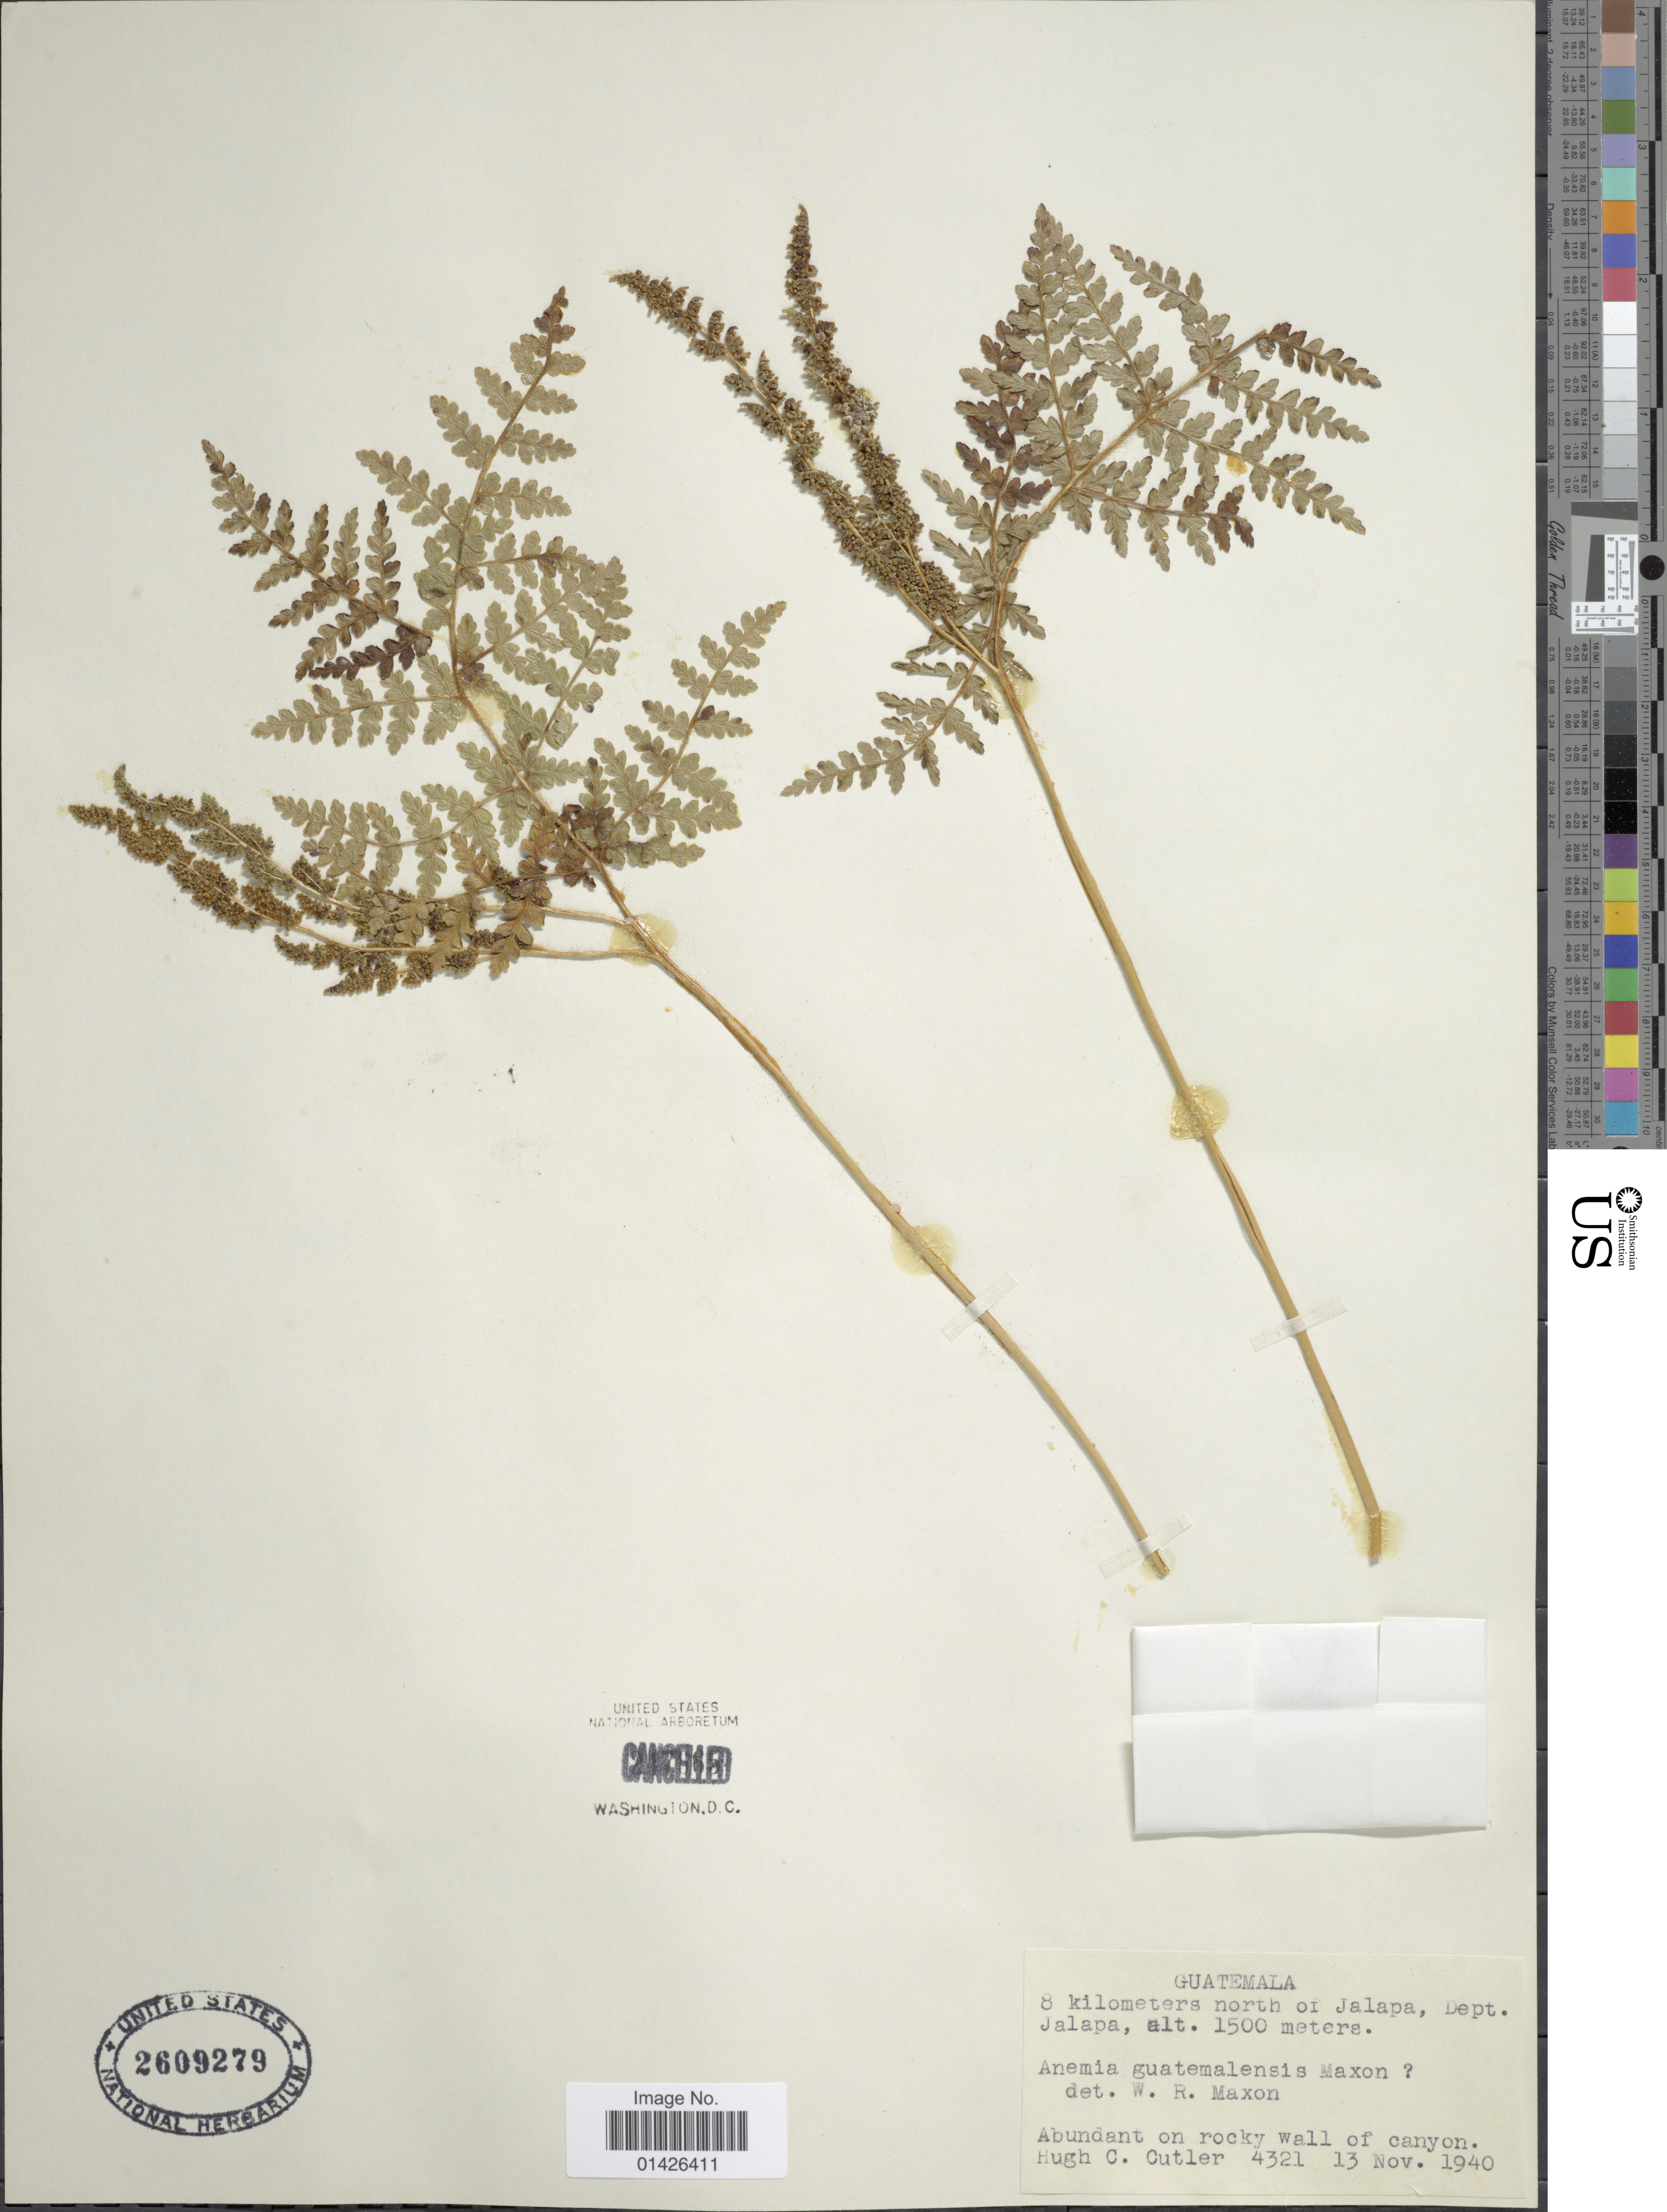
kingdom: Plantae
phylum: Tracheophyta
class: Polypodiopsida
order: Schizaeales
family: Anemiaceae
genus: Anemia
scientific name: Anemia guatemalensis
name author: Maxon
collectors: H. C. Cutler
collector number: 4321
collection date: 1940-11-13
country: Guatemala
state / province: Jalapa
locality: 8 kilometers north of Jalapa, Dept Jalapa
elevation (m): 1500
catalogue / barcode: US 2609279